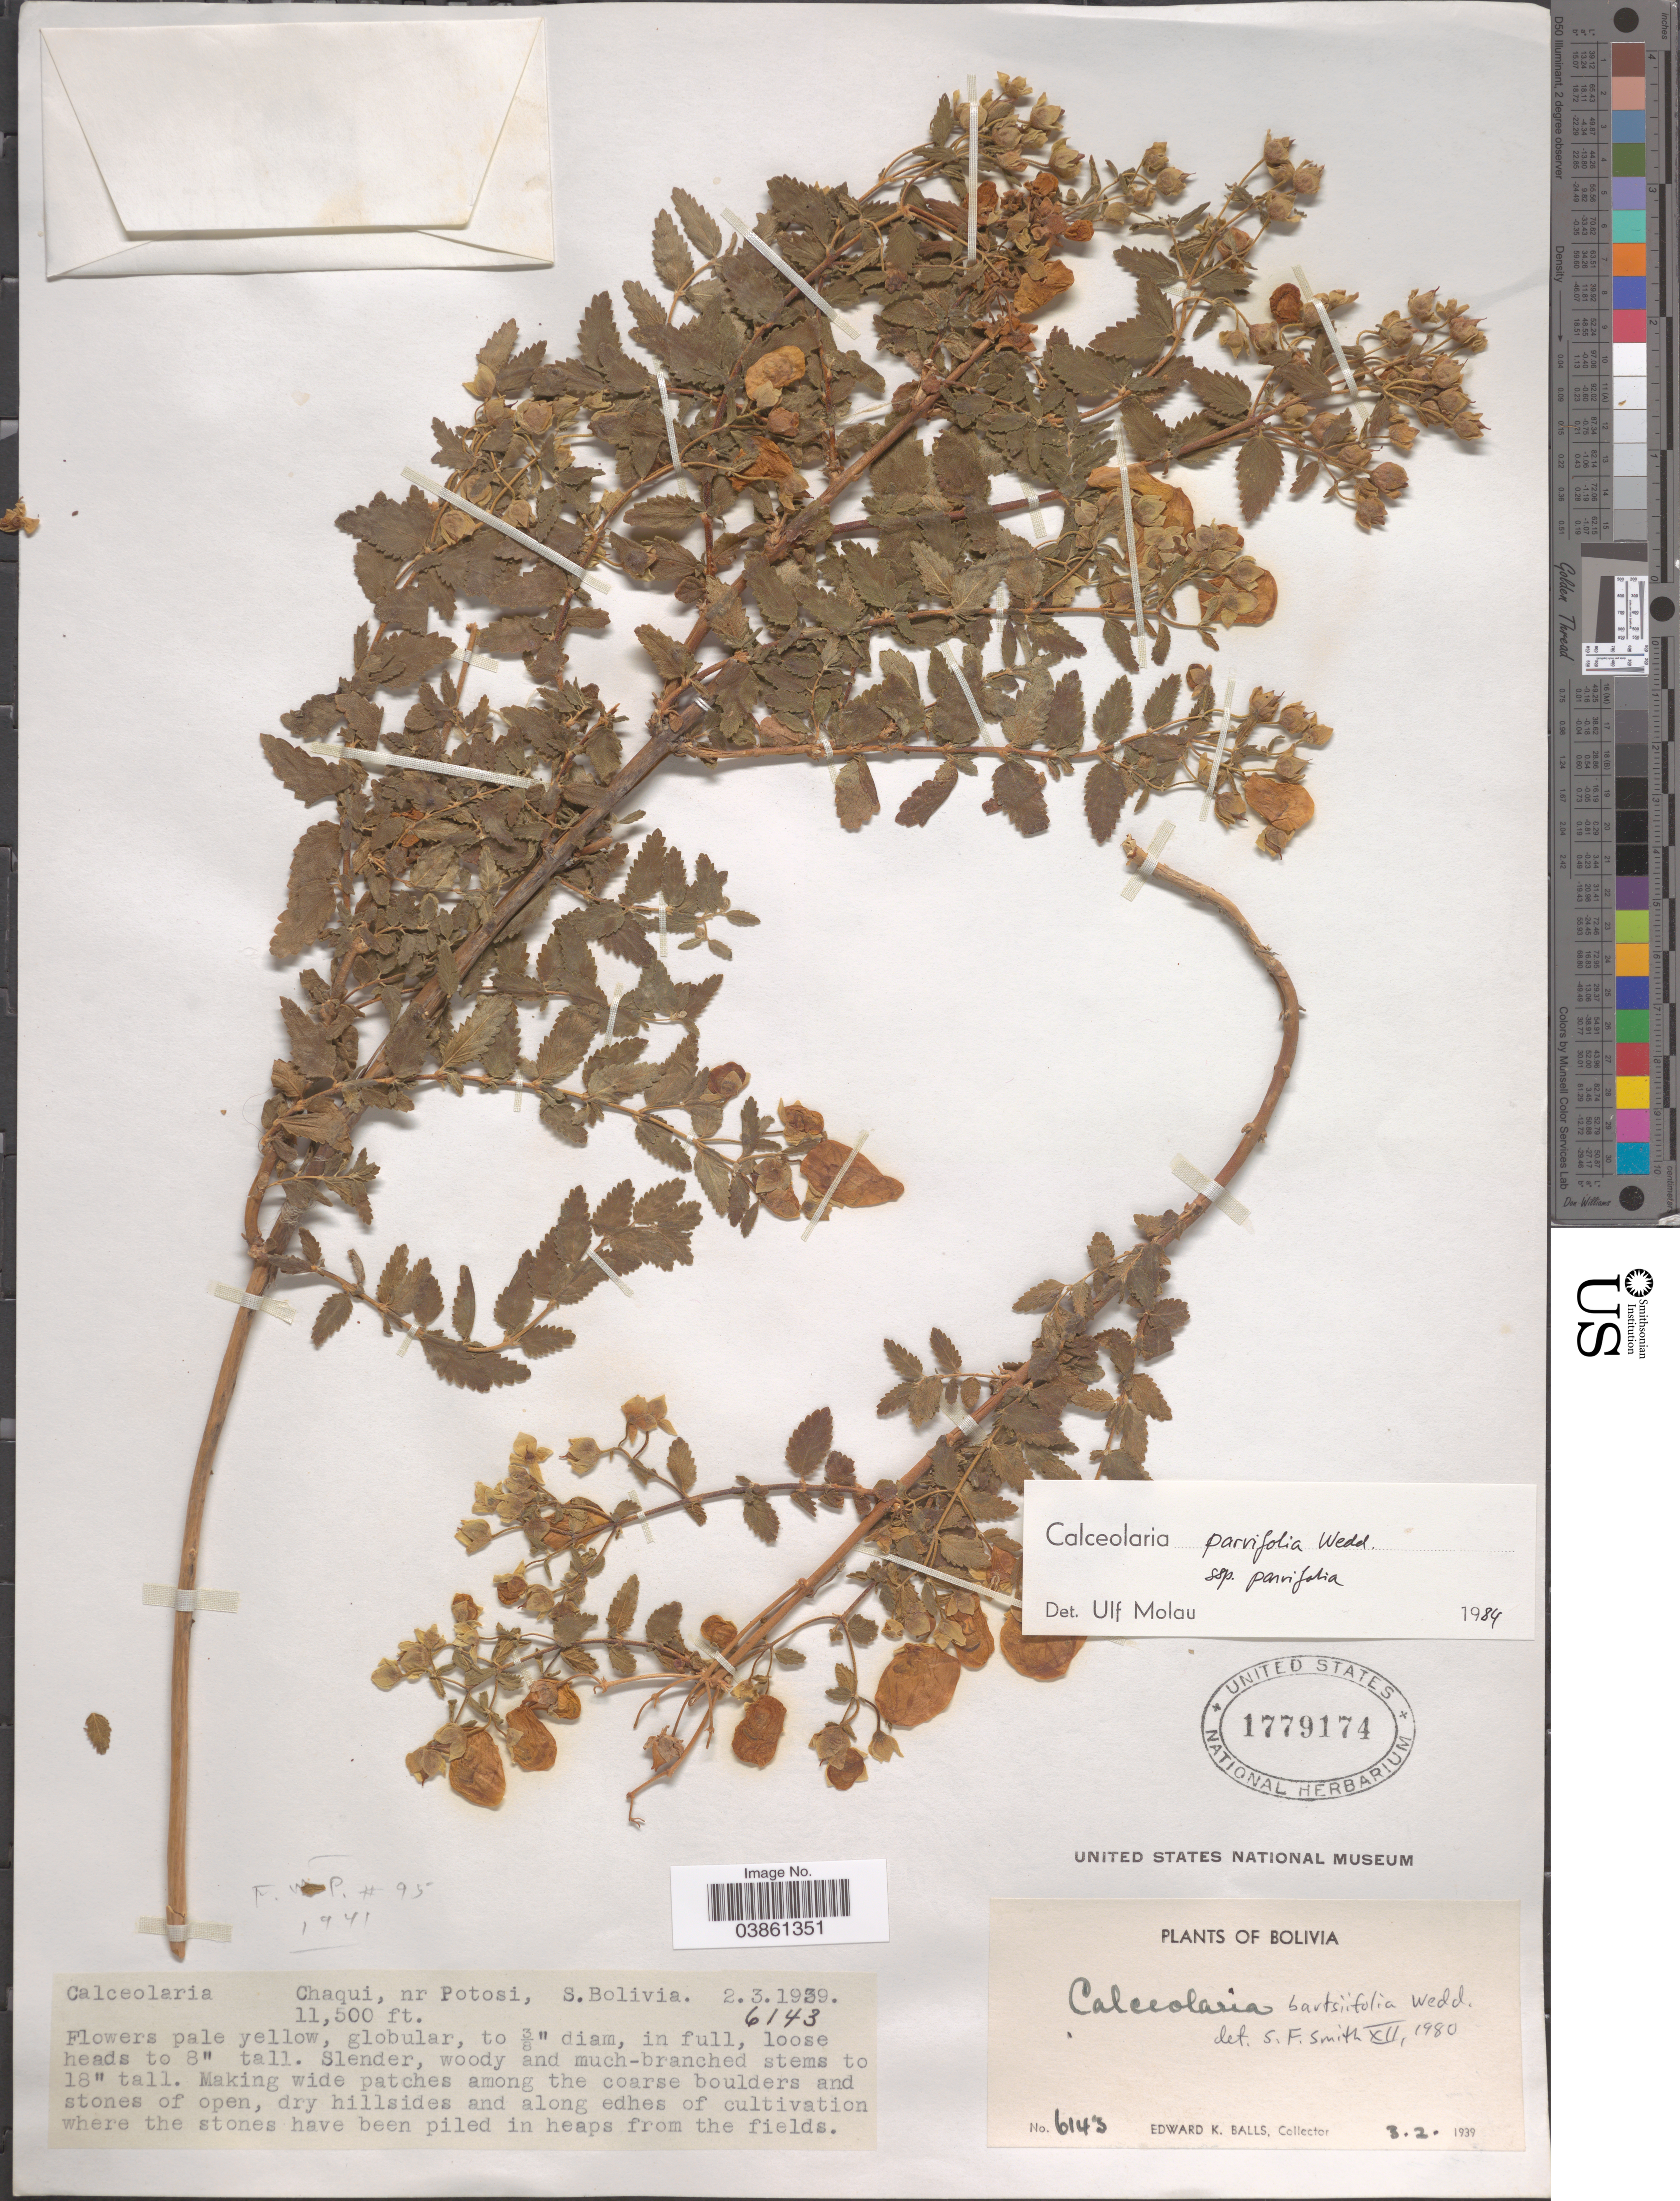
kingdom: Plantae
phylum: Tracheophyta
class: Magnoliopsida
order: Lamiales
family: Calceolariaceae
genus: Calceolaria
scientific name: Calceolaria parvifolia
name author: Wedd.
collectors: E. K. Balls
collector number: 6143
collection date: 1939-03-02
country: Bolivia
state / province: Potosi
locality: Chaqui, nr Potosi, S. Bolivia. Making wide patches among the coarse boulders and stones of open , dry hillsides and along edhes of cultivation where the stones have been piles in heaps from the fields.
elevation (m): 3505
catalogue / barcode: US 1779174